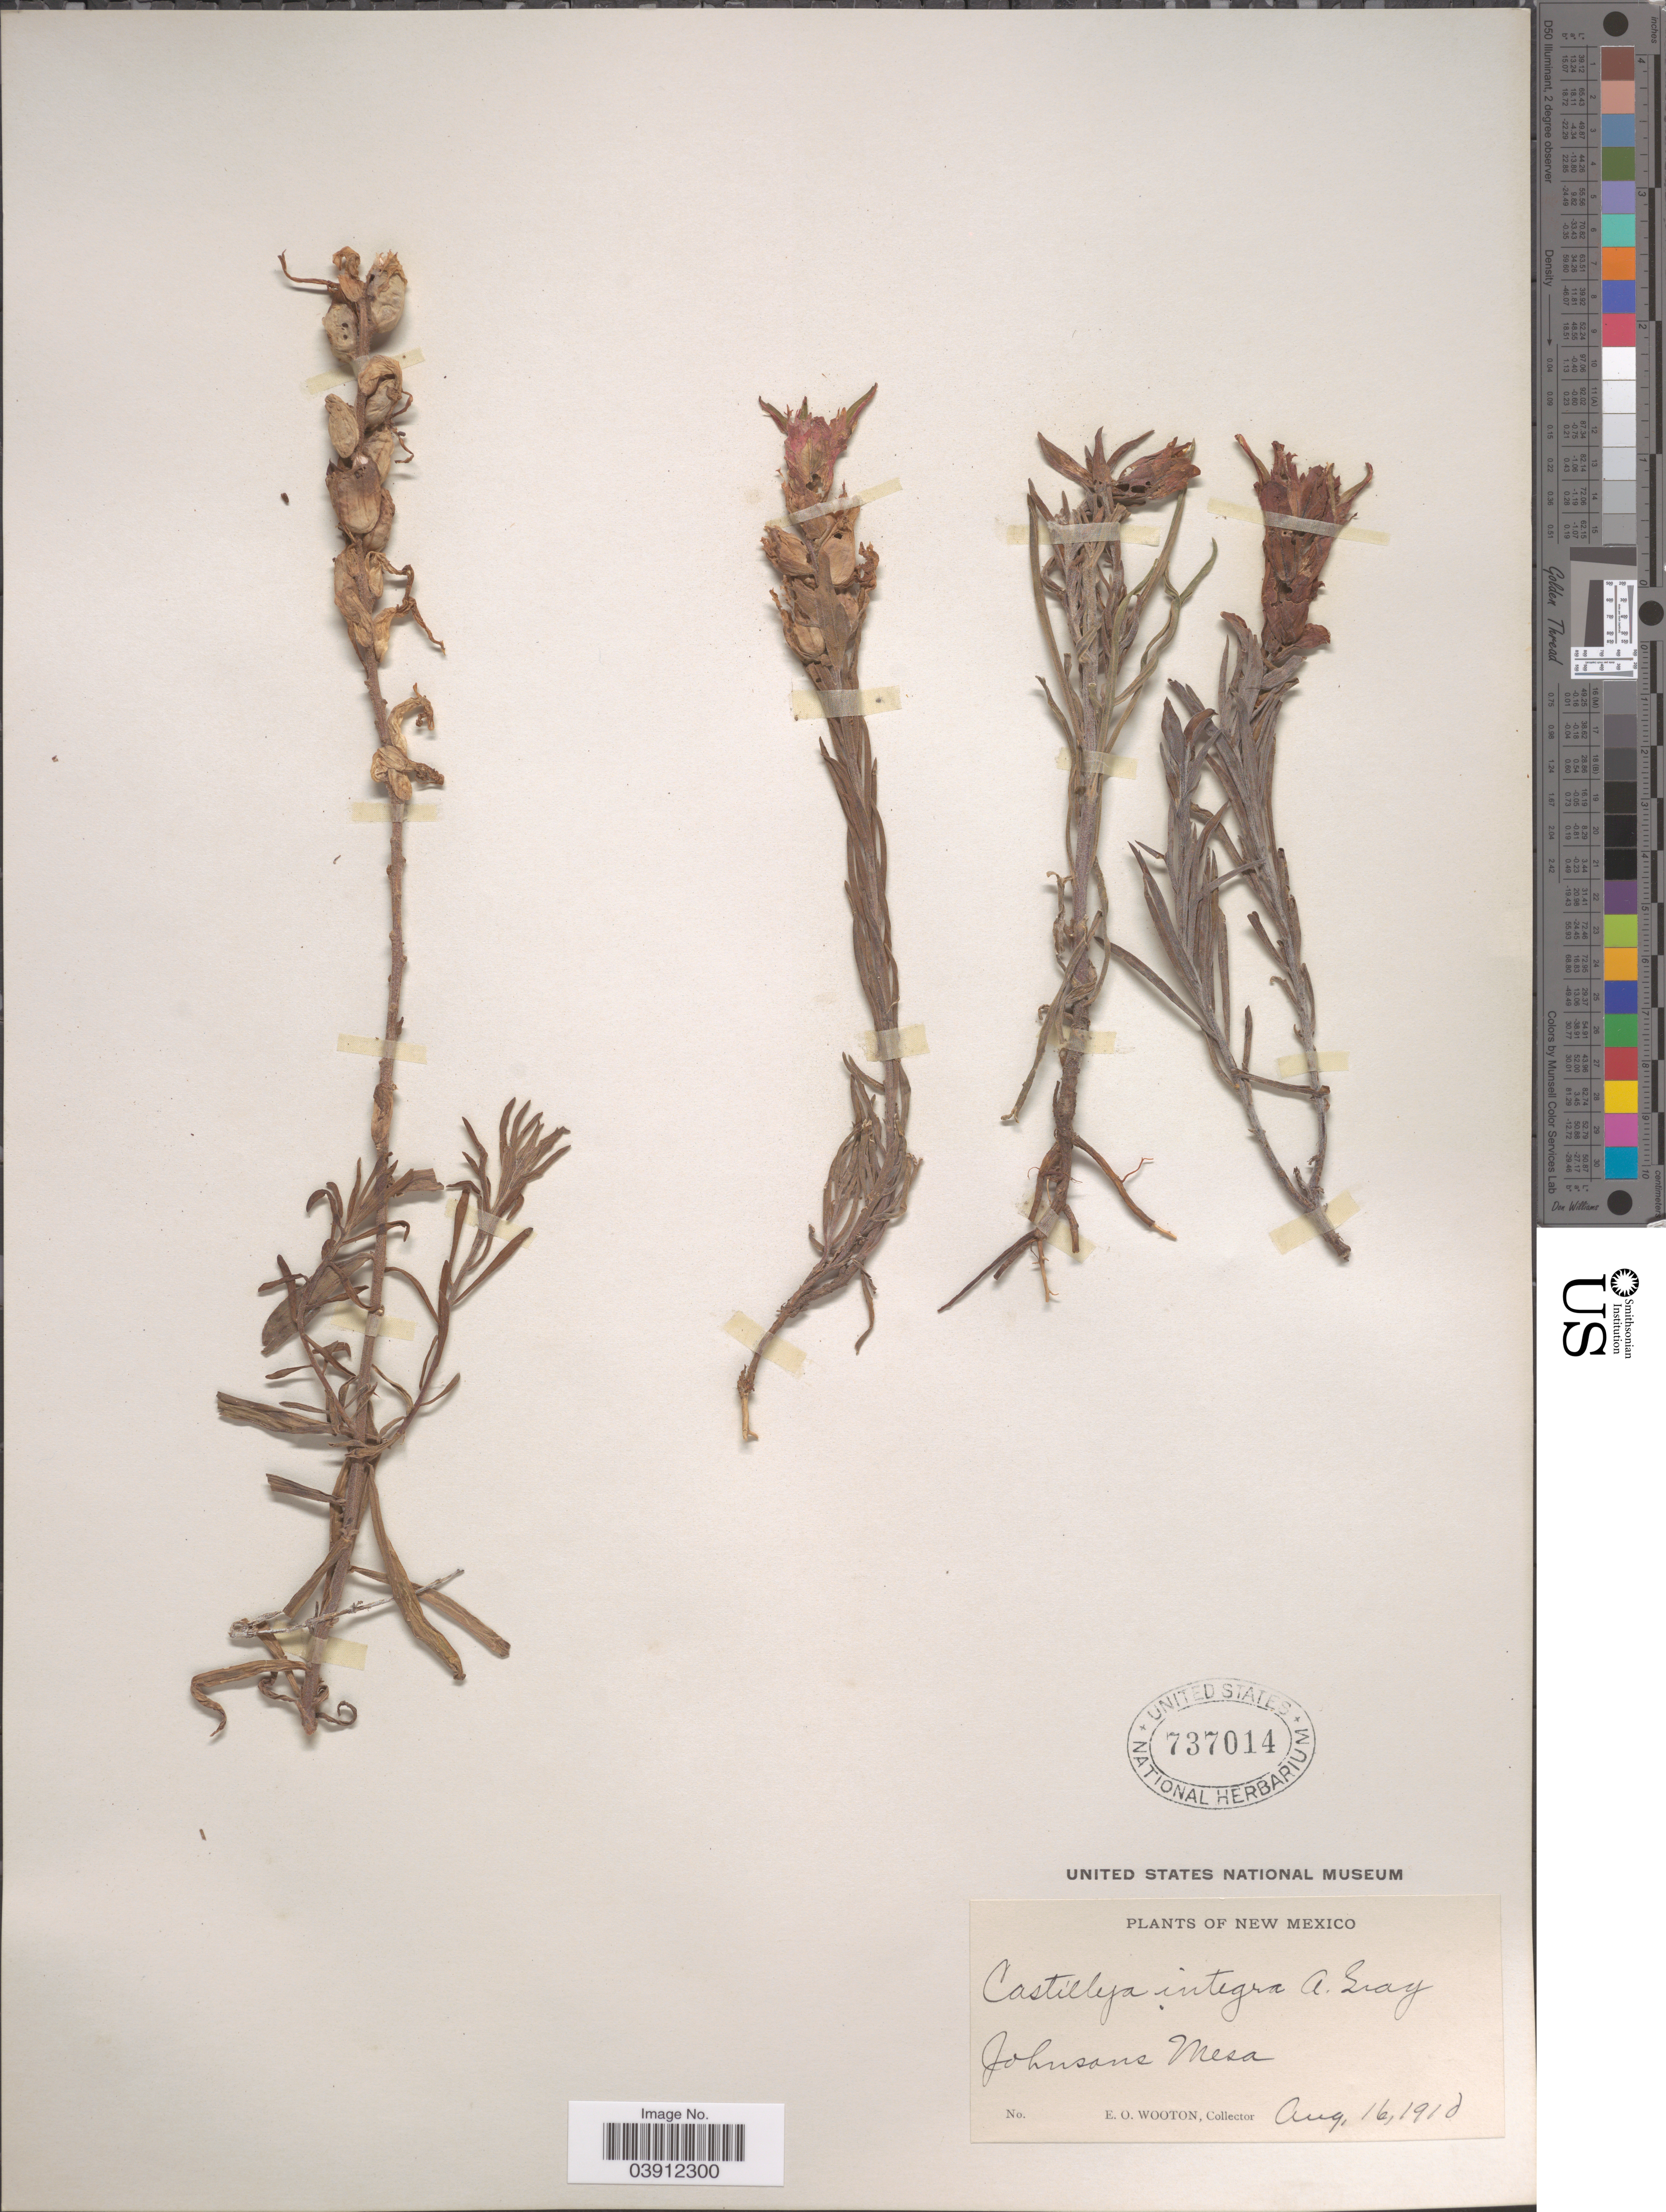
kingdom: Plantae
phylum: Tracheophyta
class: Magnoliopsida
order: Lamiales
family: Orobanchaceae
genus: Castilleja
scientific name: Castilleja integra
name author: A. Gray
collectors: E. O. Wooton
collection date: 1910-08-16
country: United States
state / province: New Mexico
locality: Johnsons Mesa.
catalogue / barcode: US 737014